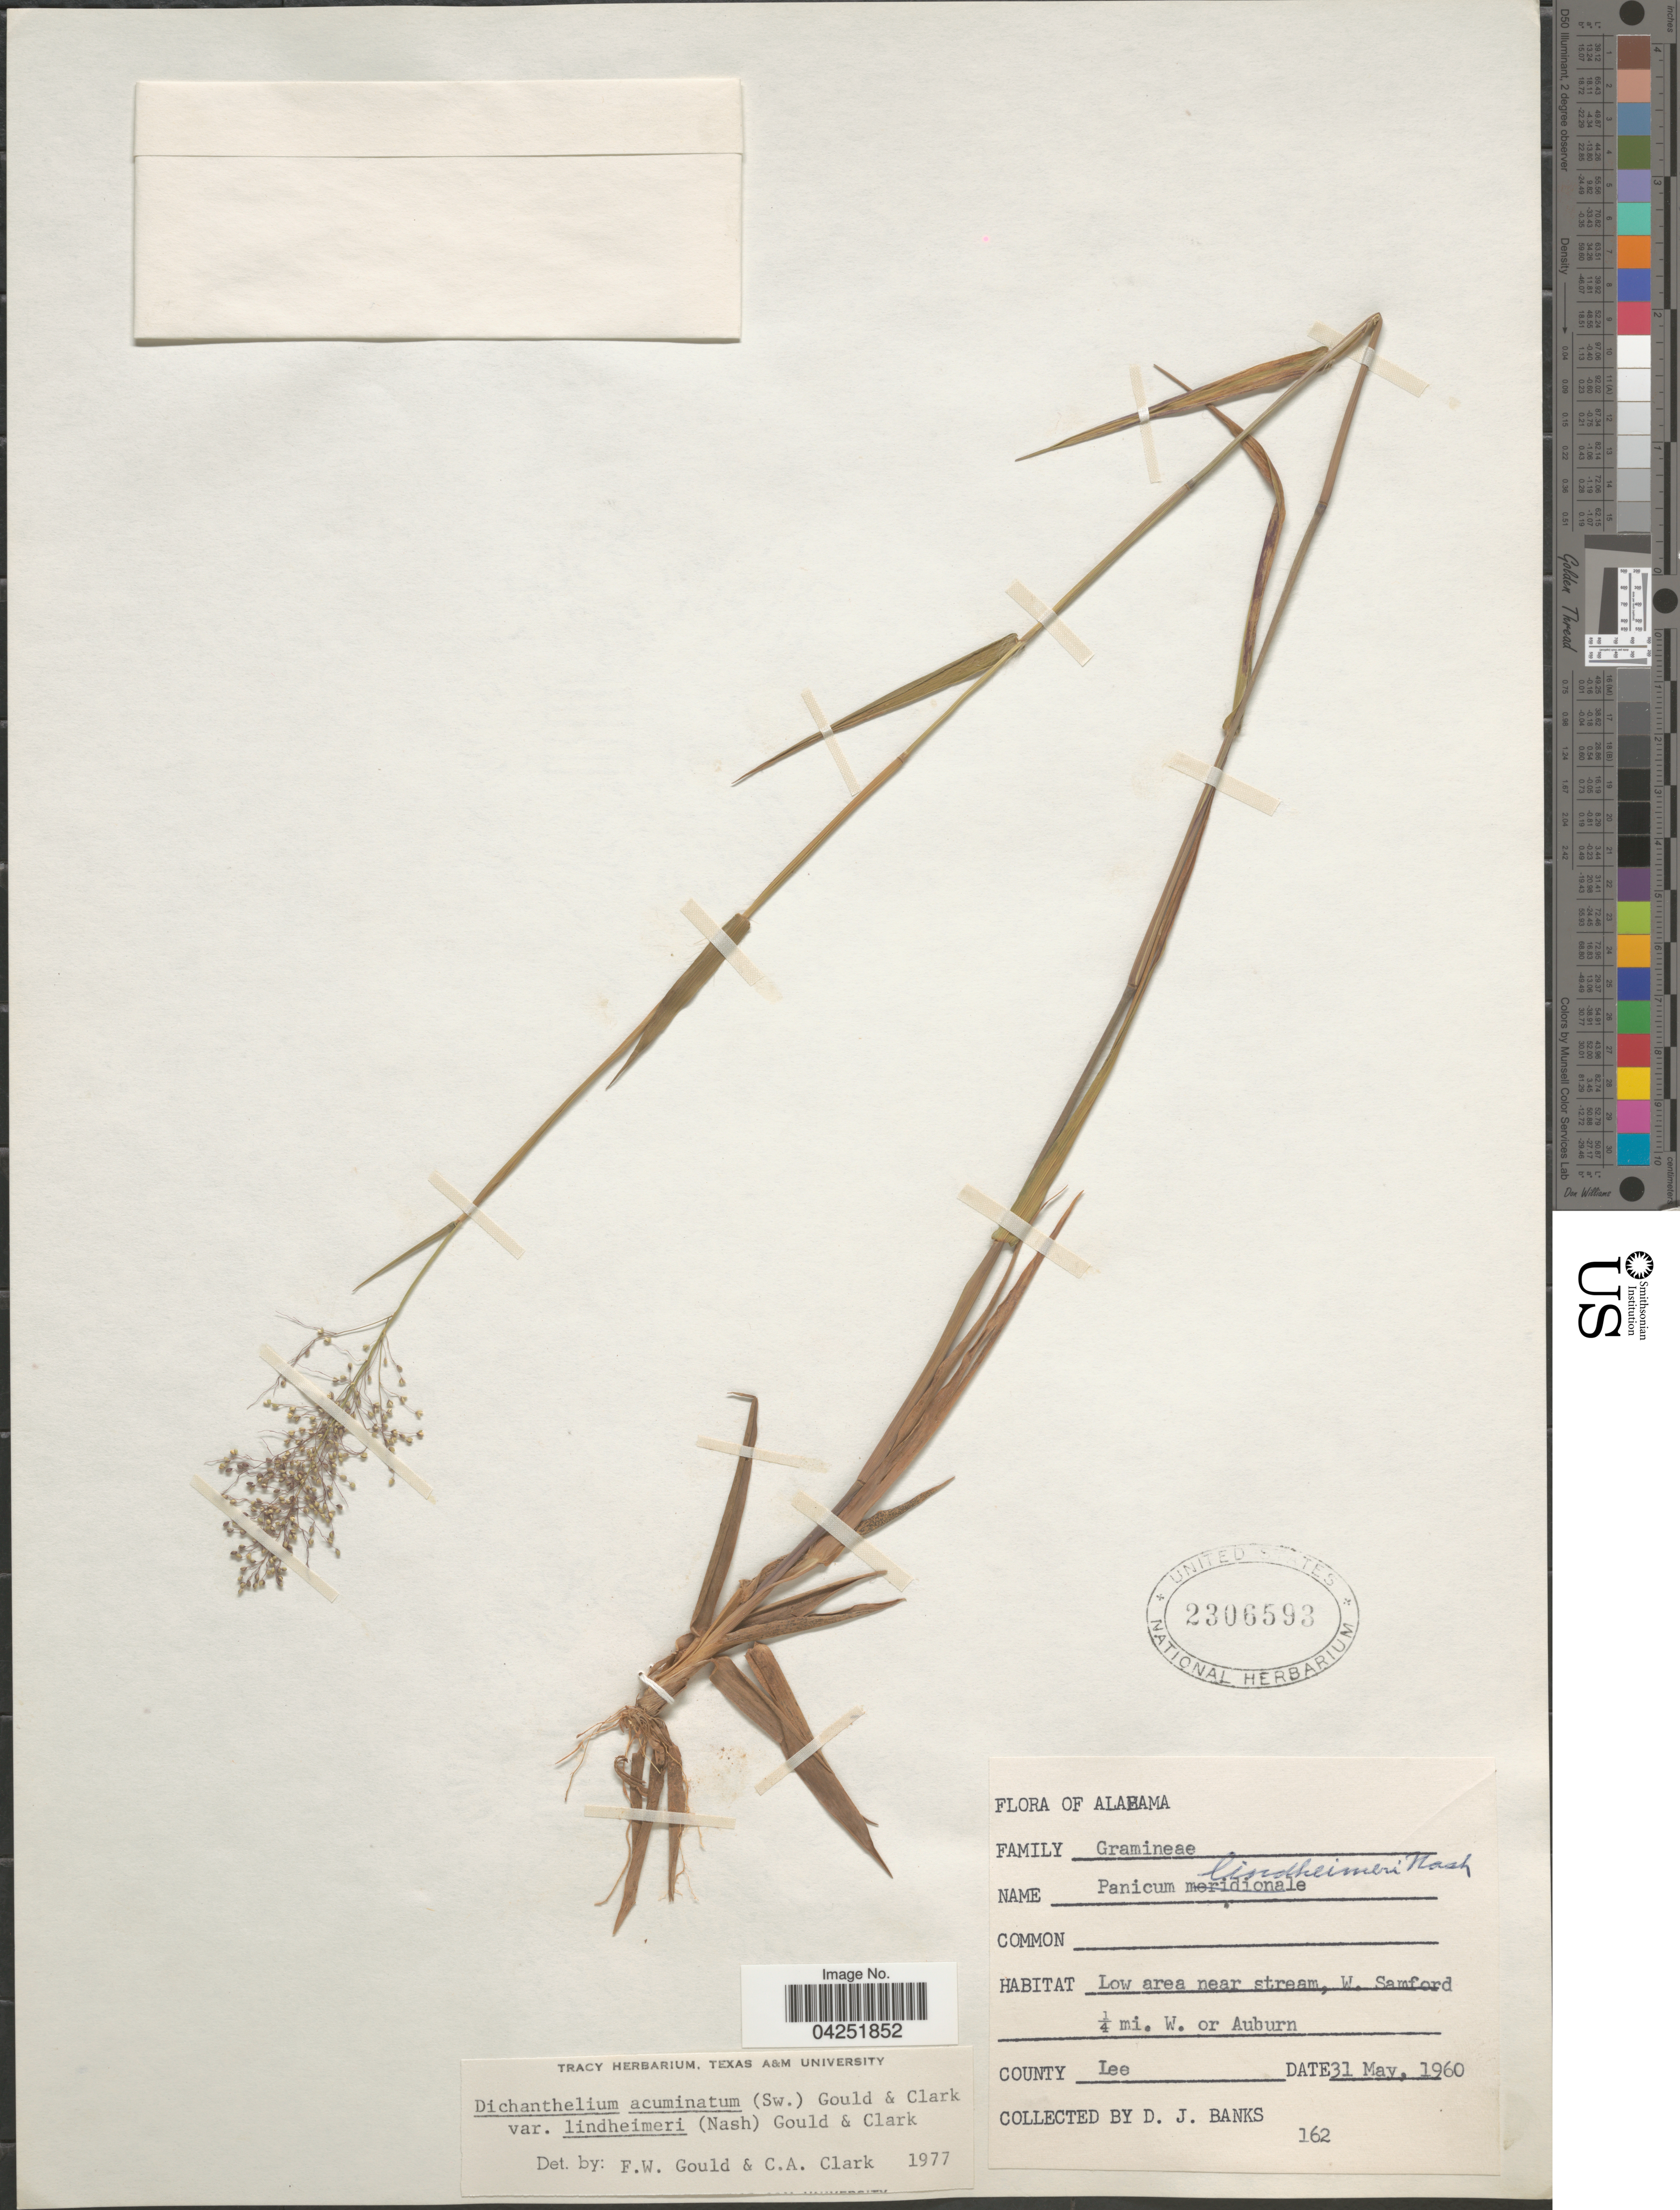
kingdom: Plantae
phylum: Tracheophyta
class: Liliopsida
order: Poales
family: Poaceae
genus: Dichanthelium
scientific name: Dichanthelium acuminatum var. lindheimeri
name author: (Nash) Gould & C.A. Clark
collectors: D. J. Banks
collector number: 162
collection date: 1960-05-31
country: United States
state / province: Alabama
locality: Low area near stream, W. Samford ¼ mi. W. or Auburn. County Lee.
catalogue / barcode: US 2306593